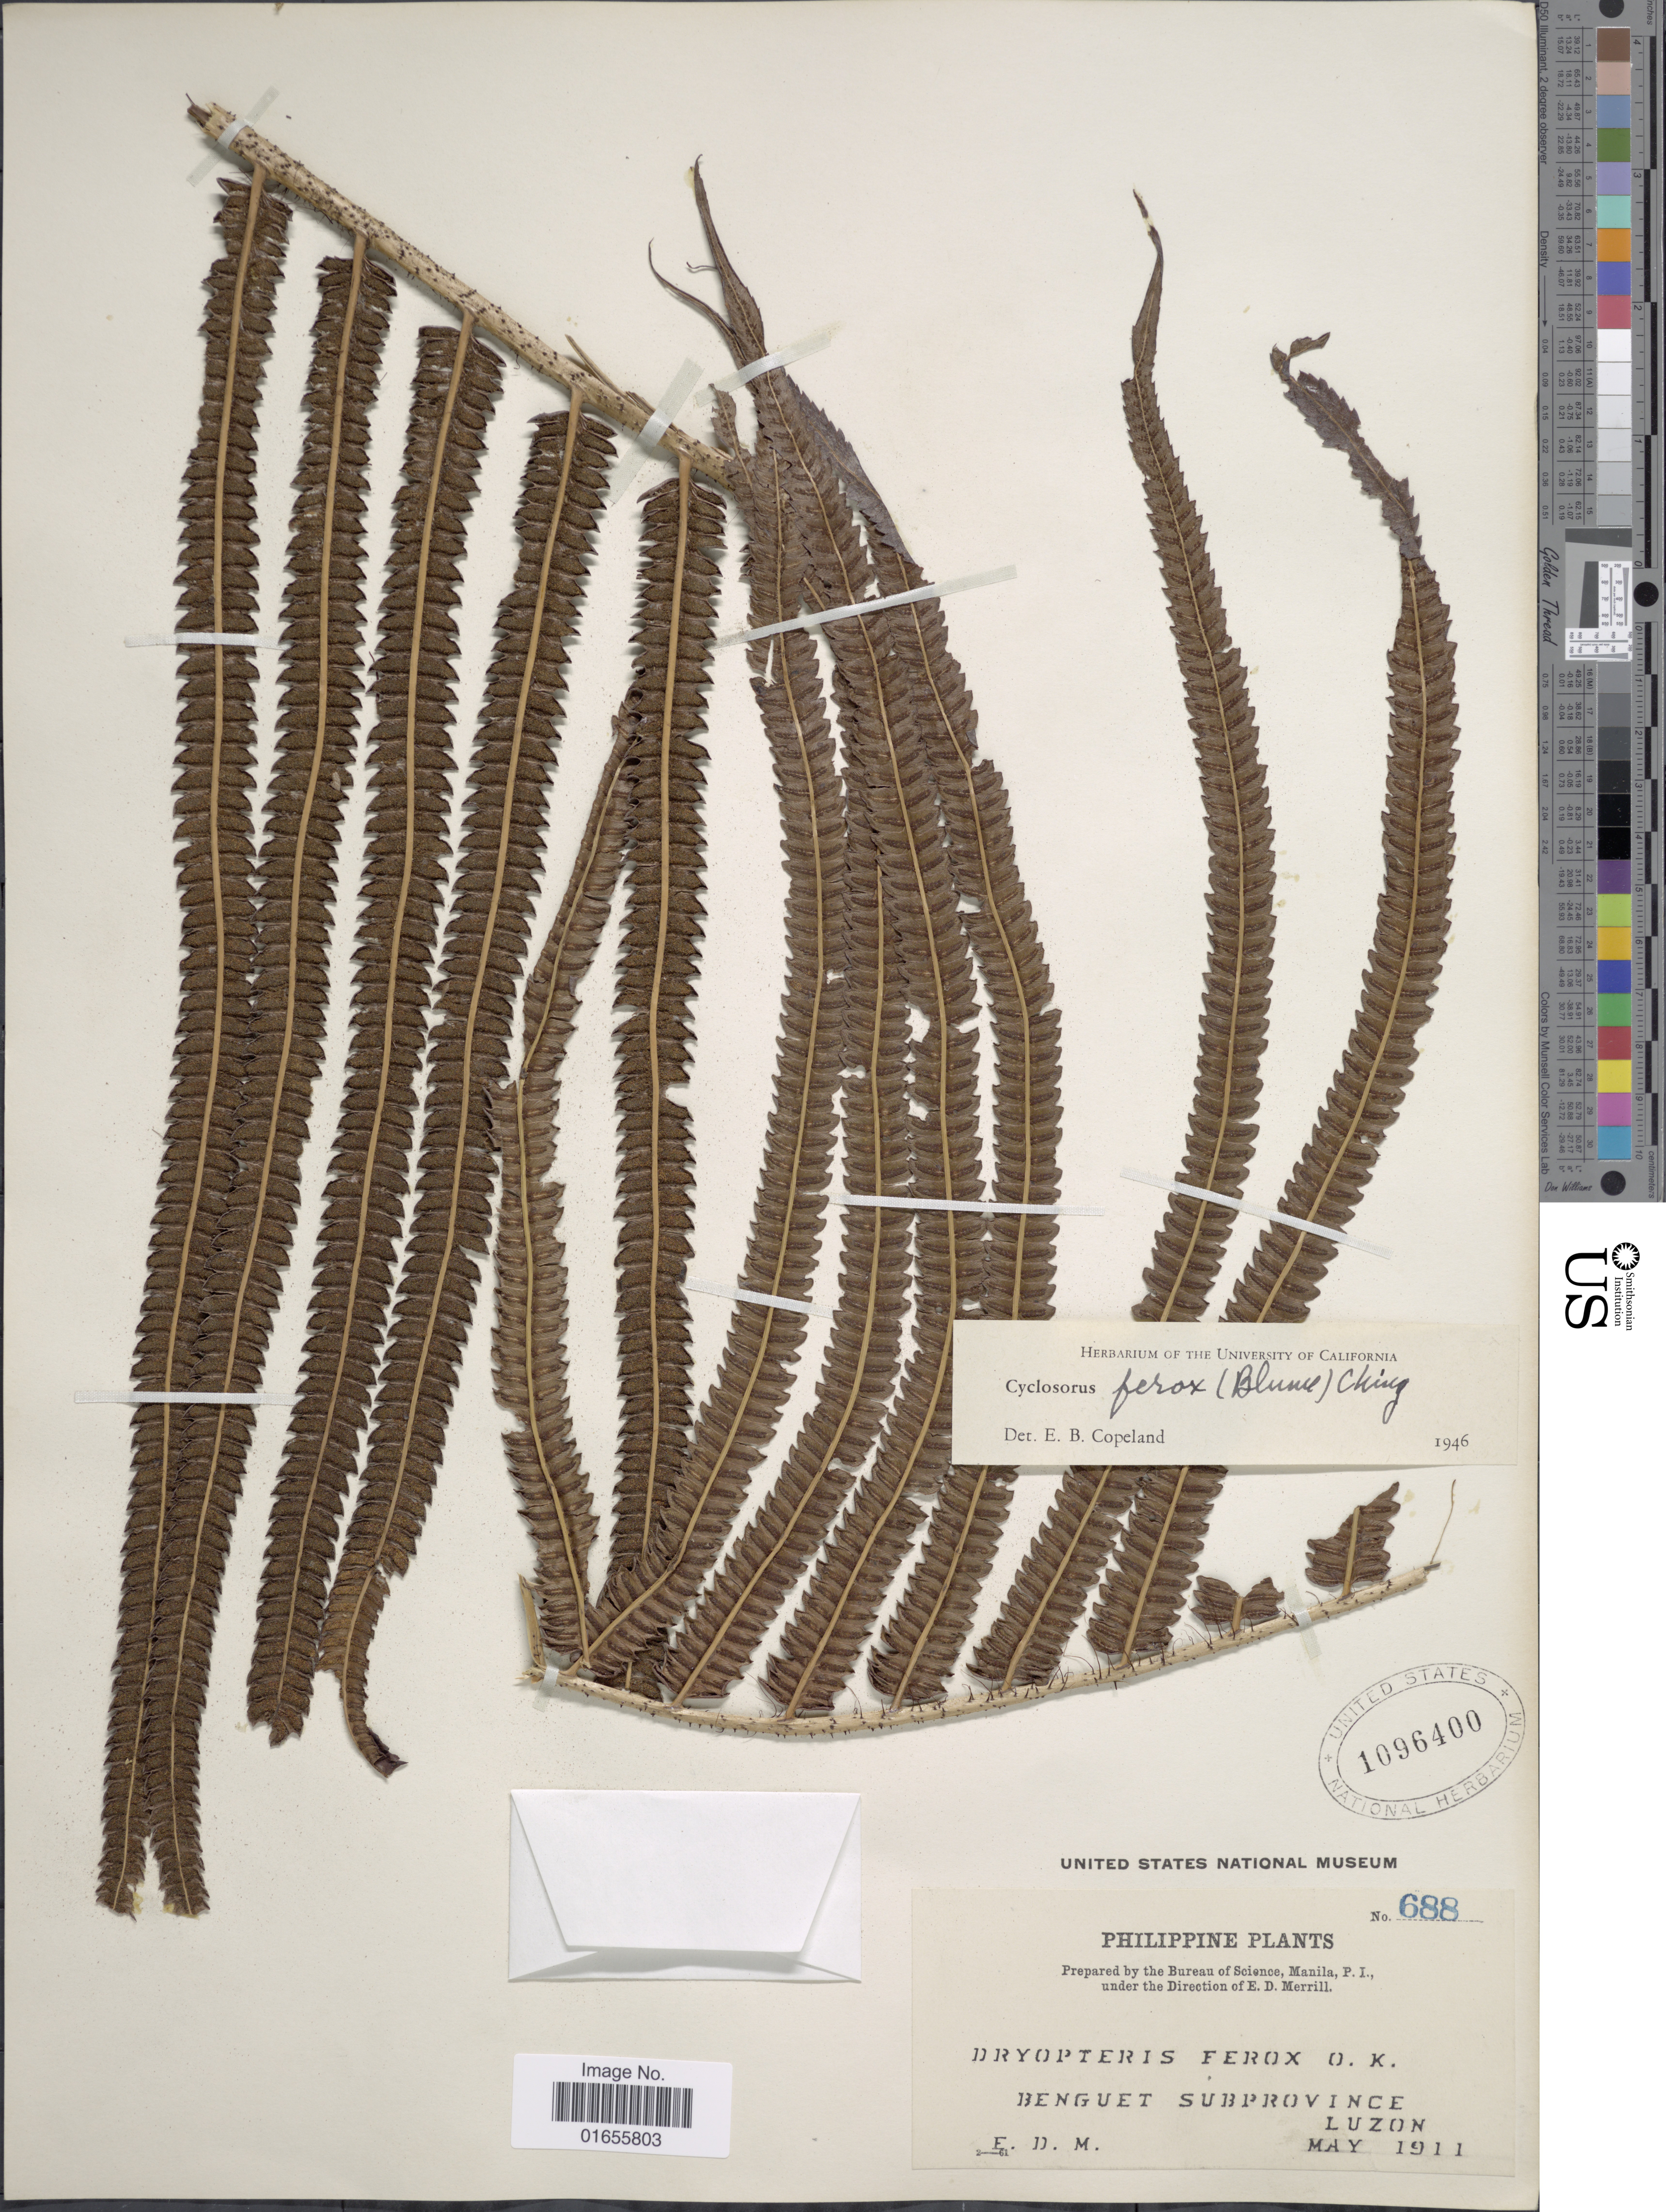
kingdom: Plantae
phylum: Tracheophyta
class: Polypodiopsida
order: Polypodiales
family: Thelypteridaceae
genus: Chingia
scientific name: Chingia ferox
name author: (Blume) Holttum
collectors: E. D. Merrill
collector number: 688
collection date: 1911-05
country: Philippines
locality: Benguet Subprovince Luzon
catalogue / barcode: US 1096400